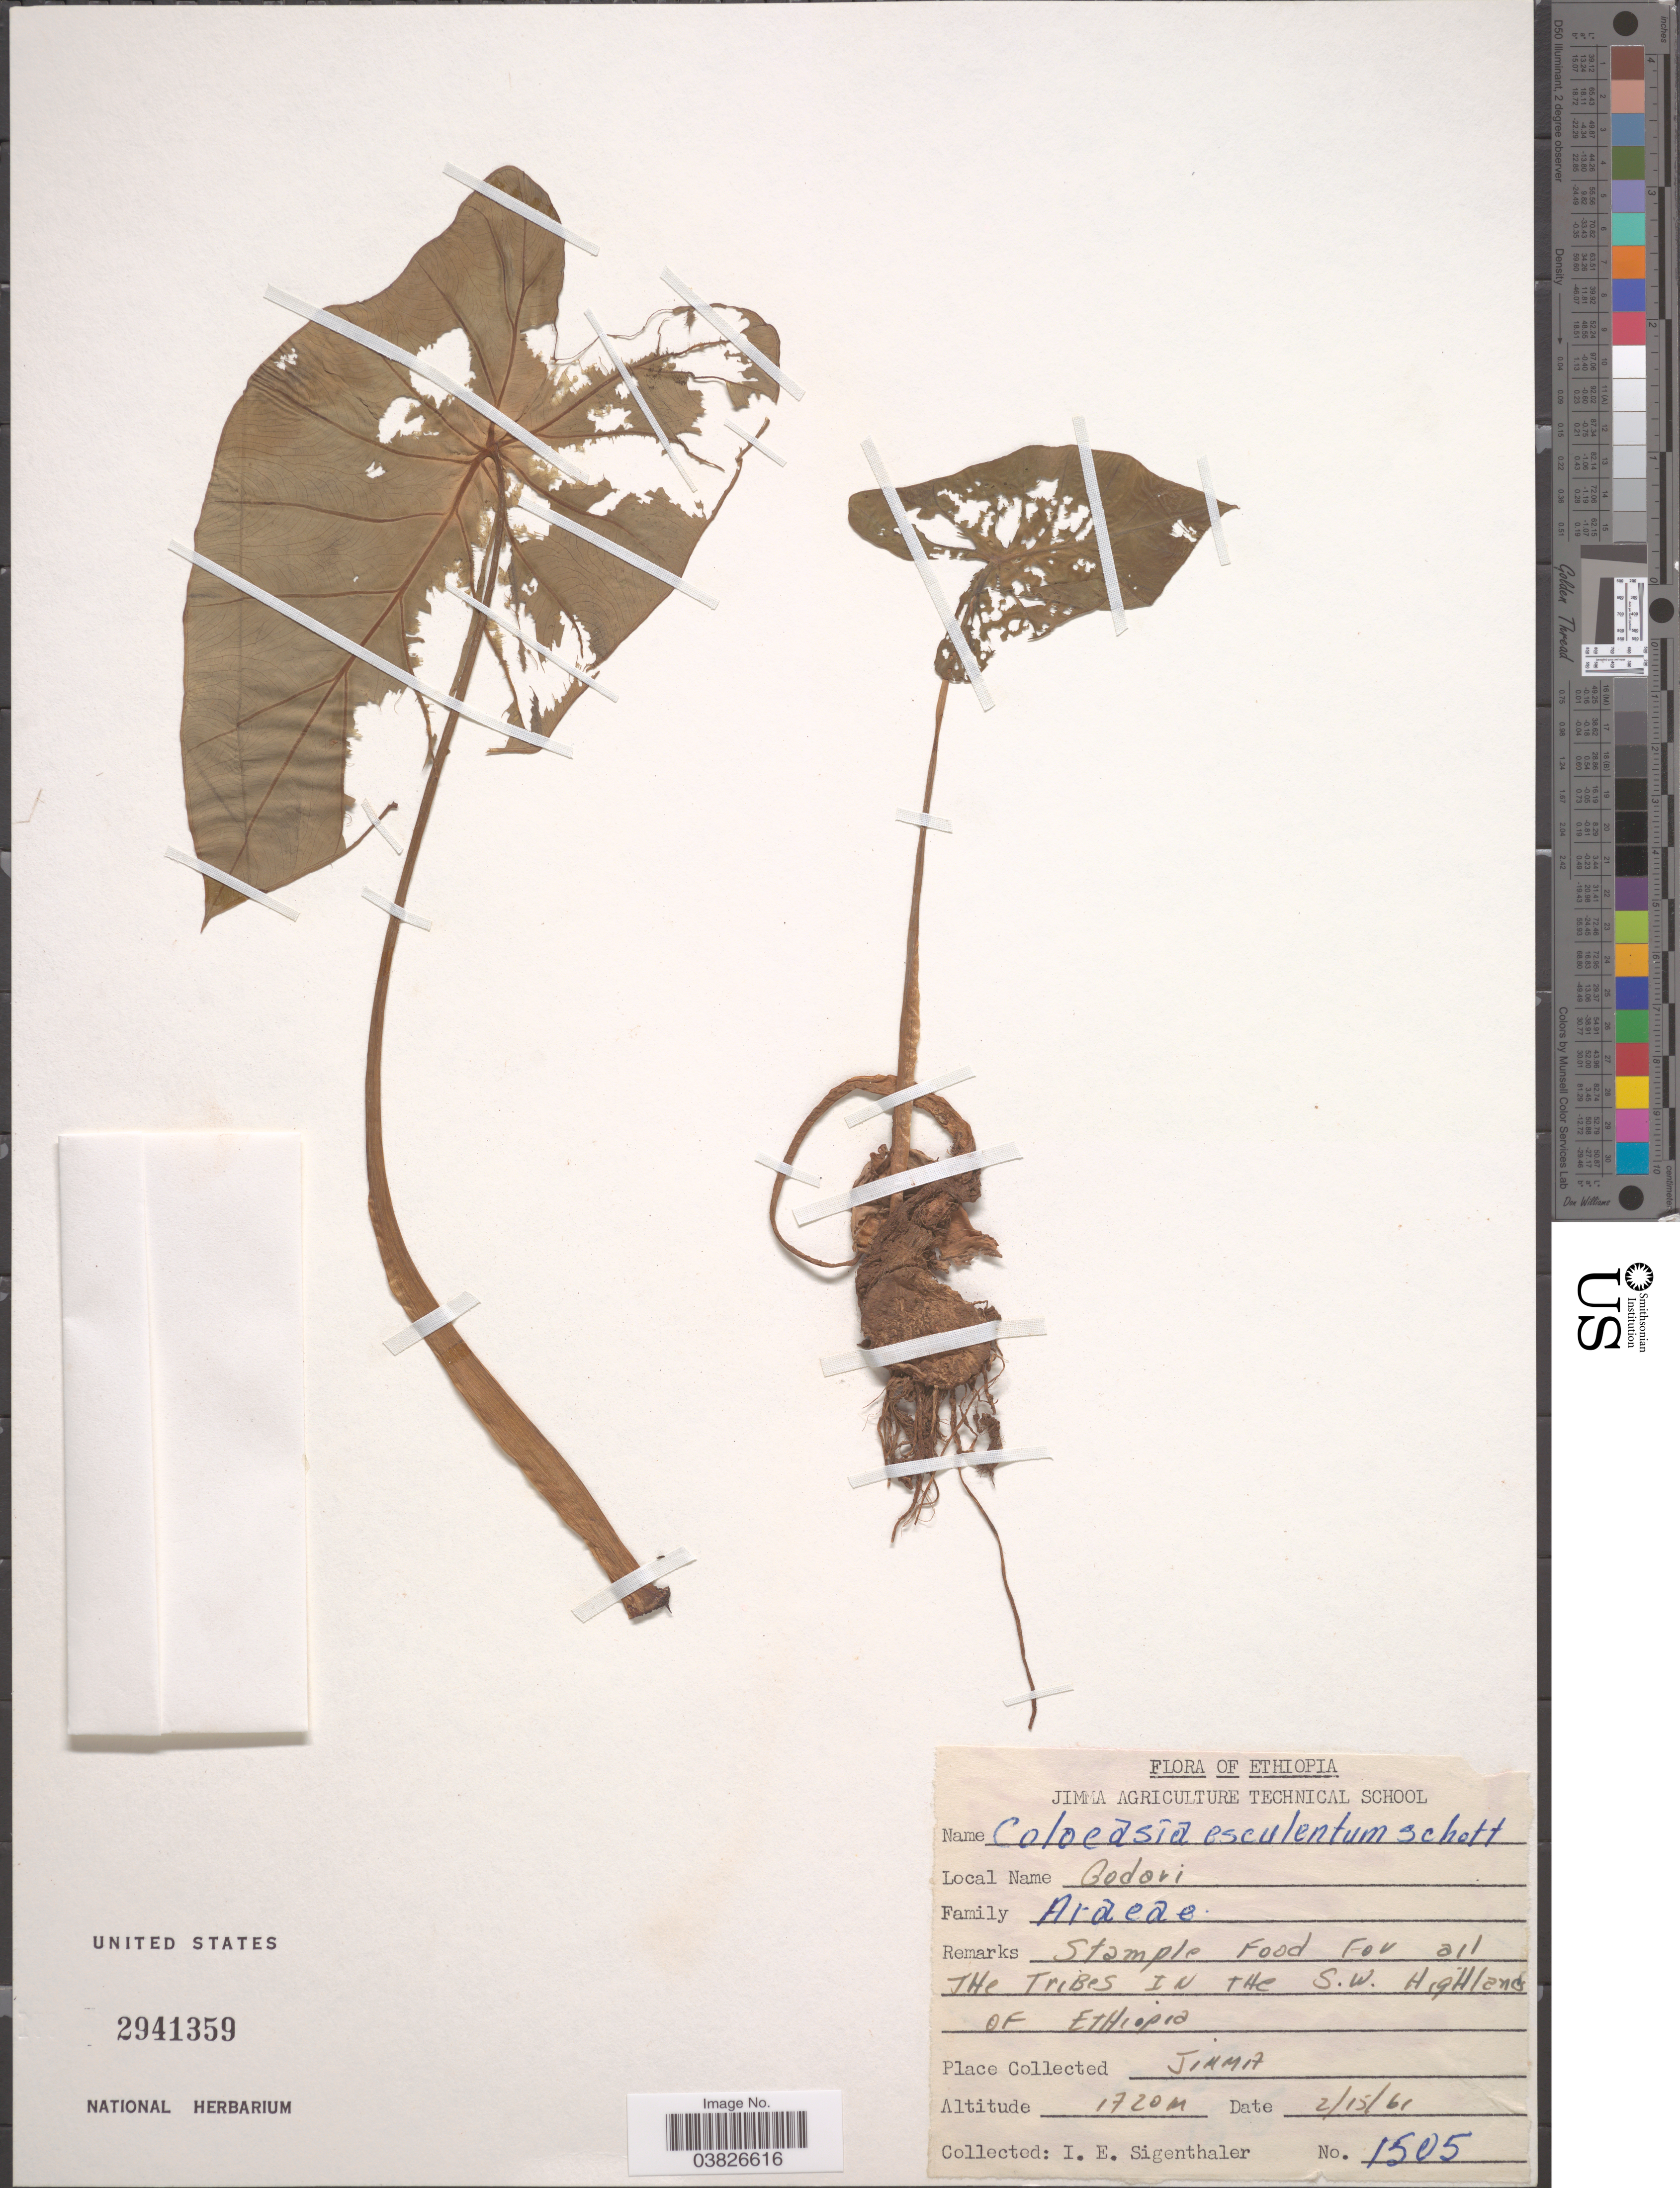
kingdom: Plantae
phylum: Tracheophyta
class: Liliopsida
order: Alismatales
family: Araceae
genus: Colocasia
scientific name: Colocasia esculenta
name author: (L.) Schott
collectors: I. Sigenthaler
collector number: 1505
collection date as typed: Transcribed d/m/y: 15/2/61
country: Ethiopia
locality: In the S.W. Highland of Ethiopia. Jimma.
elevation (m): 1720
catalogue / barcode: US 2941359